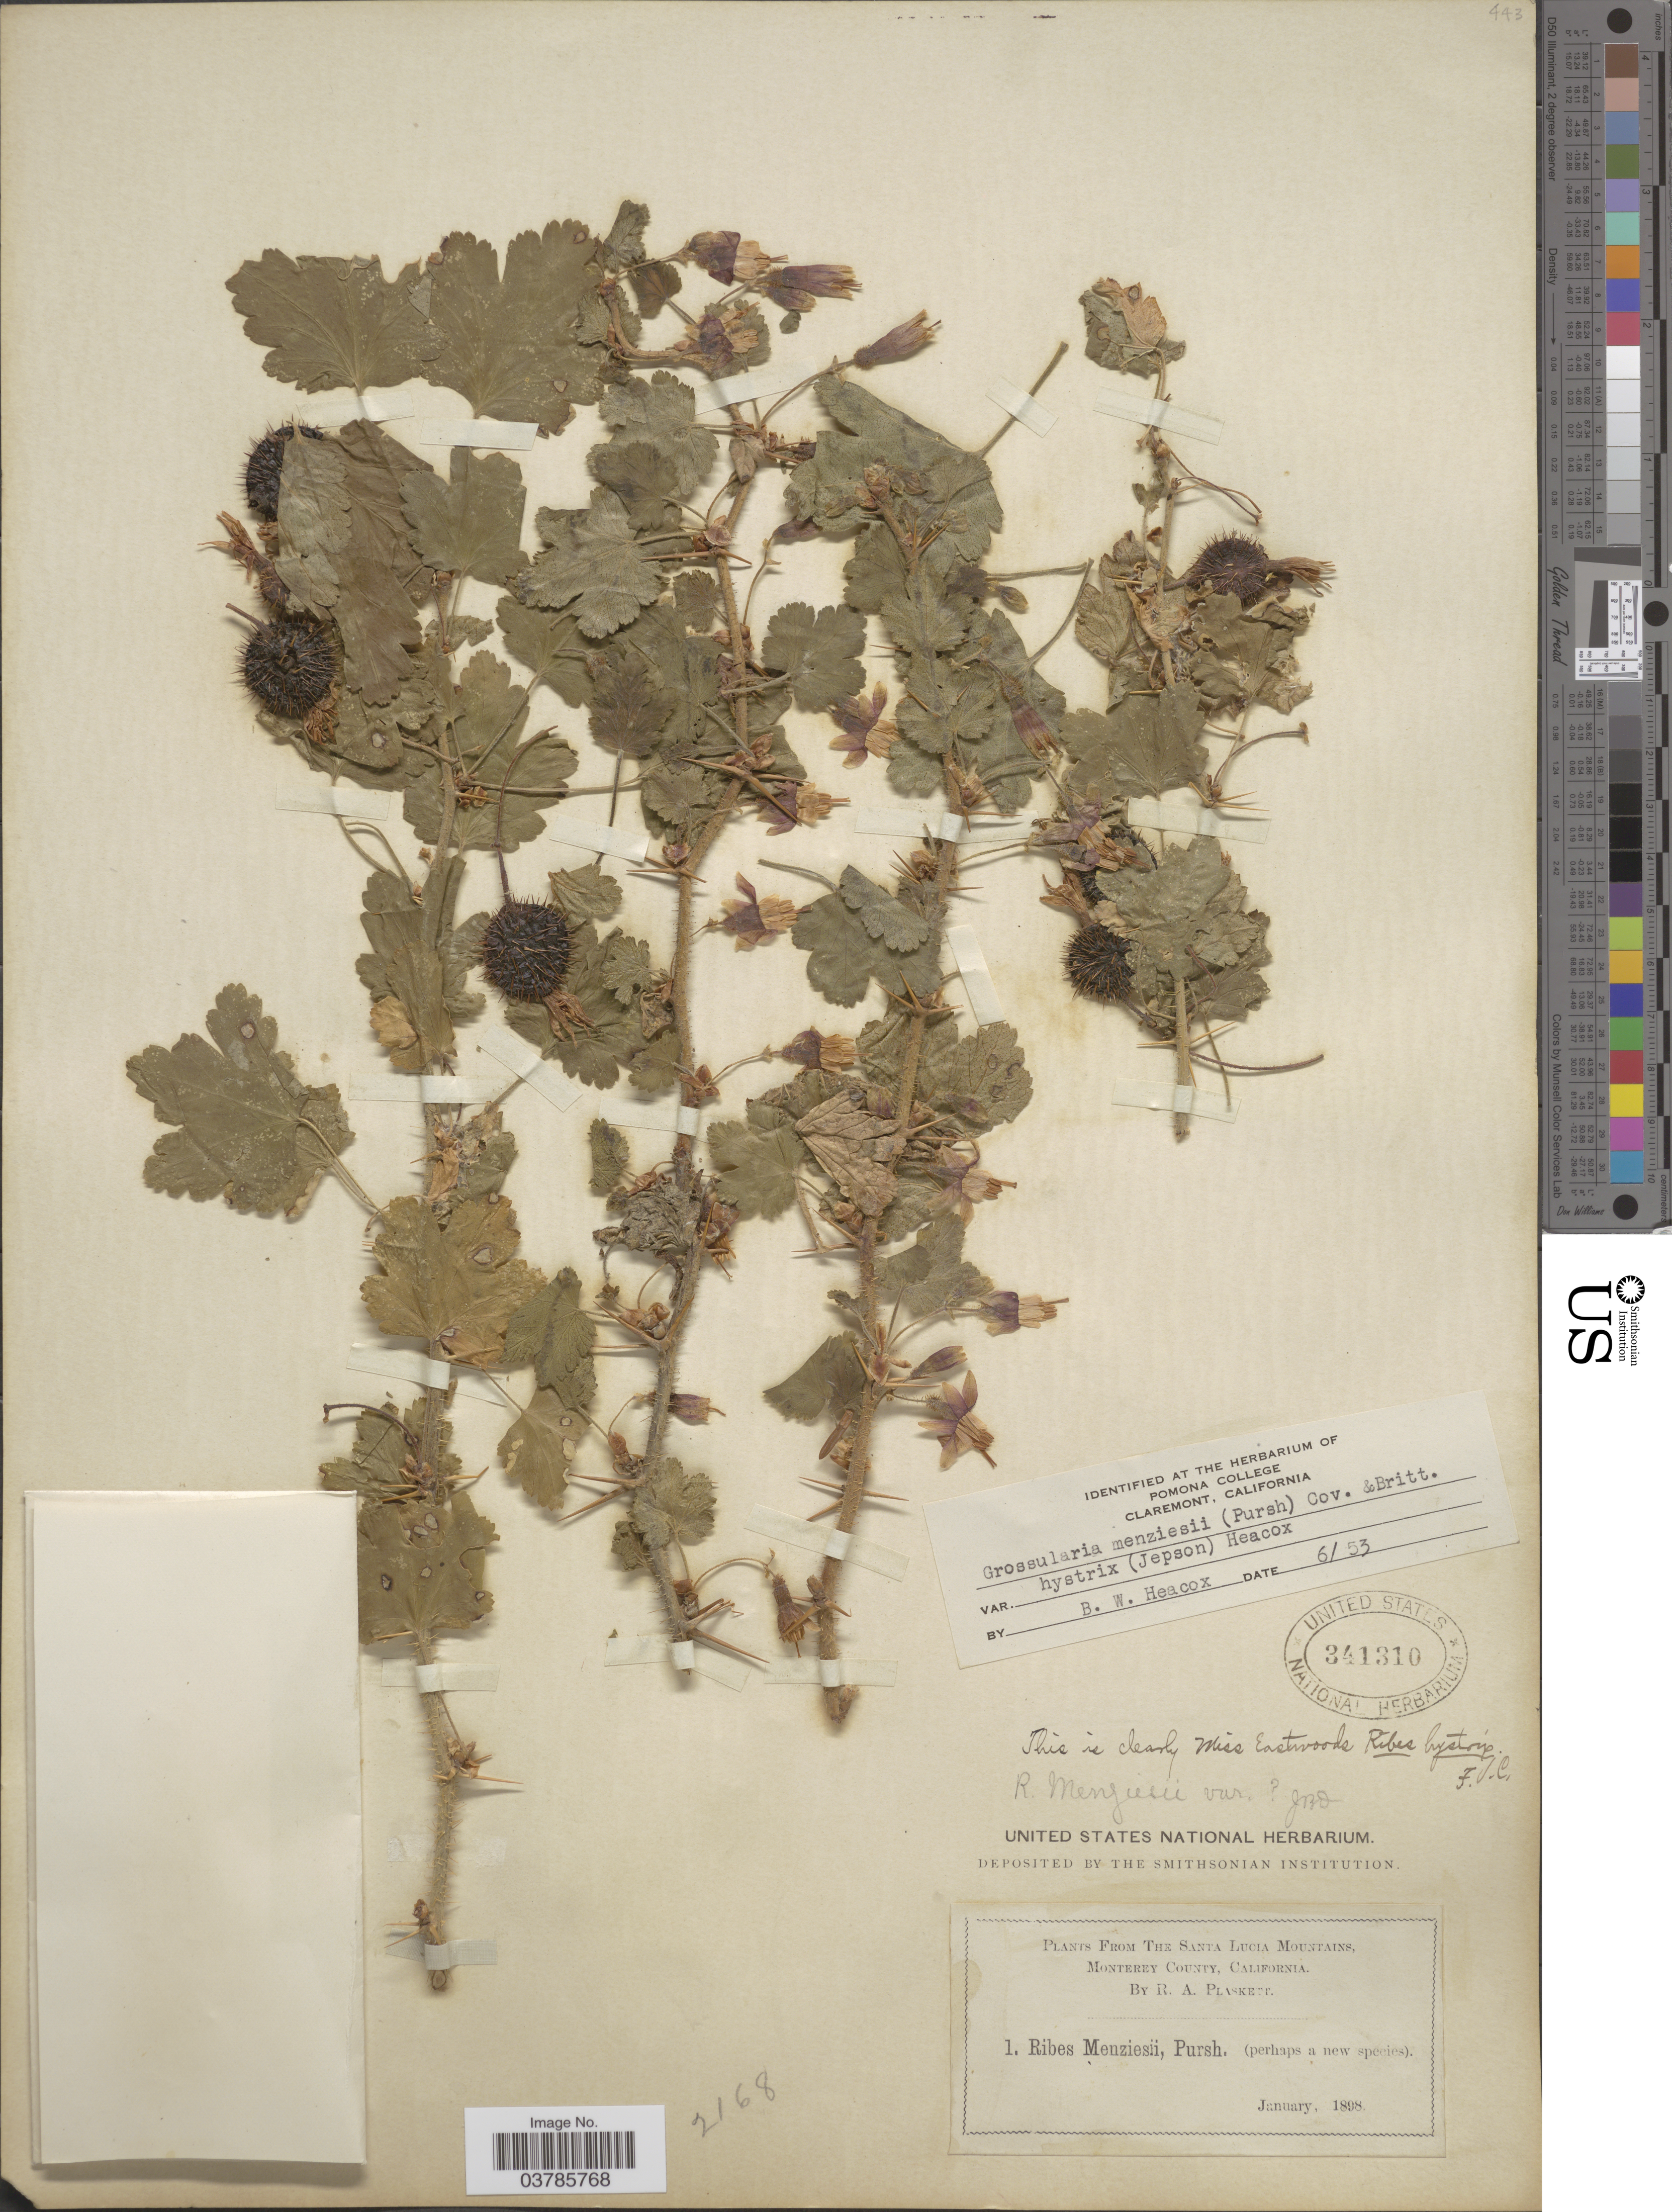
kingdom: Plantae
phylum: Tracheophyta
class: Magnoliopsida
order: Saxifragales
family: Grossulariaceae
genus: Ribes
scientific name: Ribes menziesii var. hystrix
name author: (Eastw.) Jeps.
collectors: R. Plaskett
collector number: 1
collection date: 1898-01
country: United States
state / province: California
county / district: Monterey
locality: The Santa Lucia Mountains, Monterey County.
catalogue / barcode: US 341310